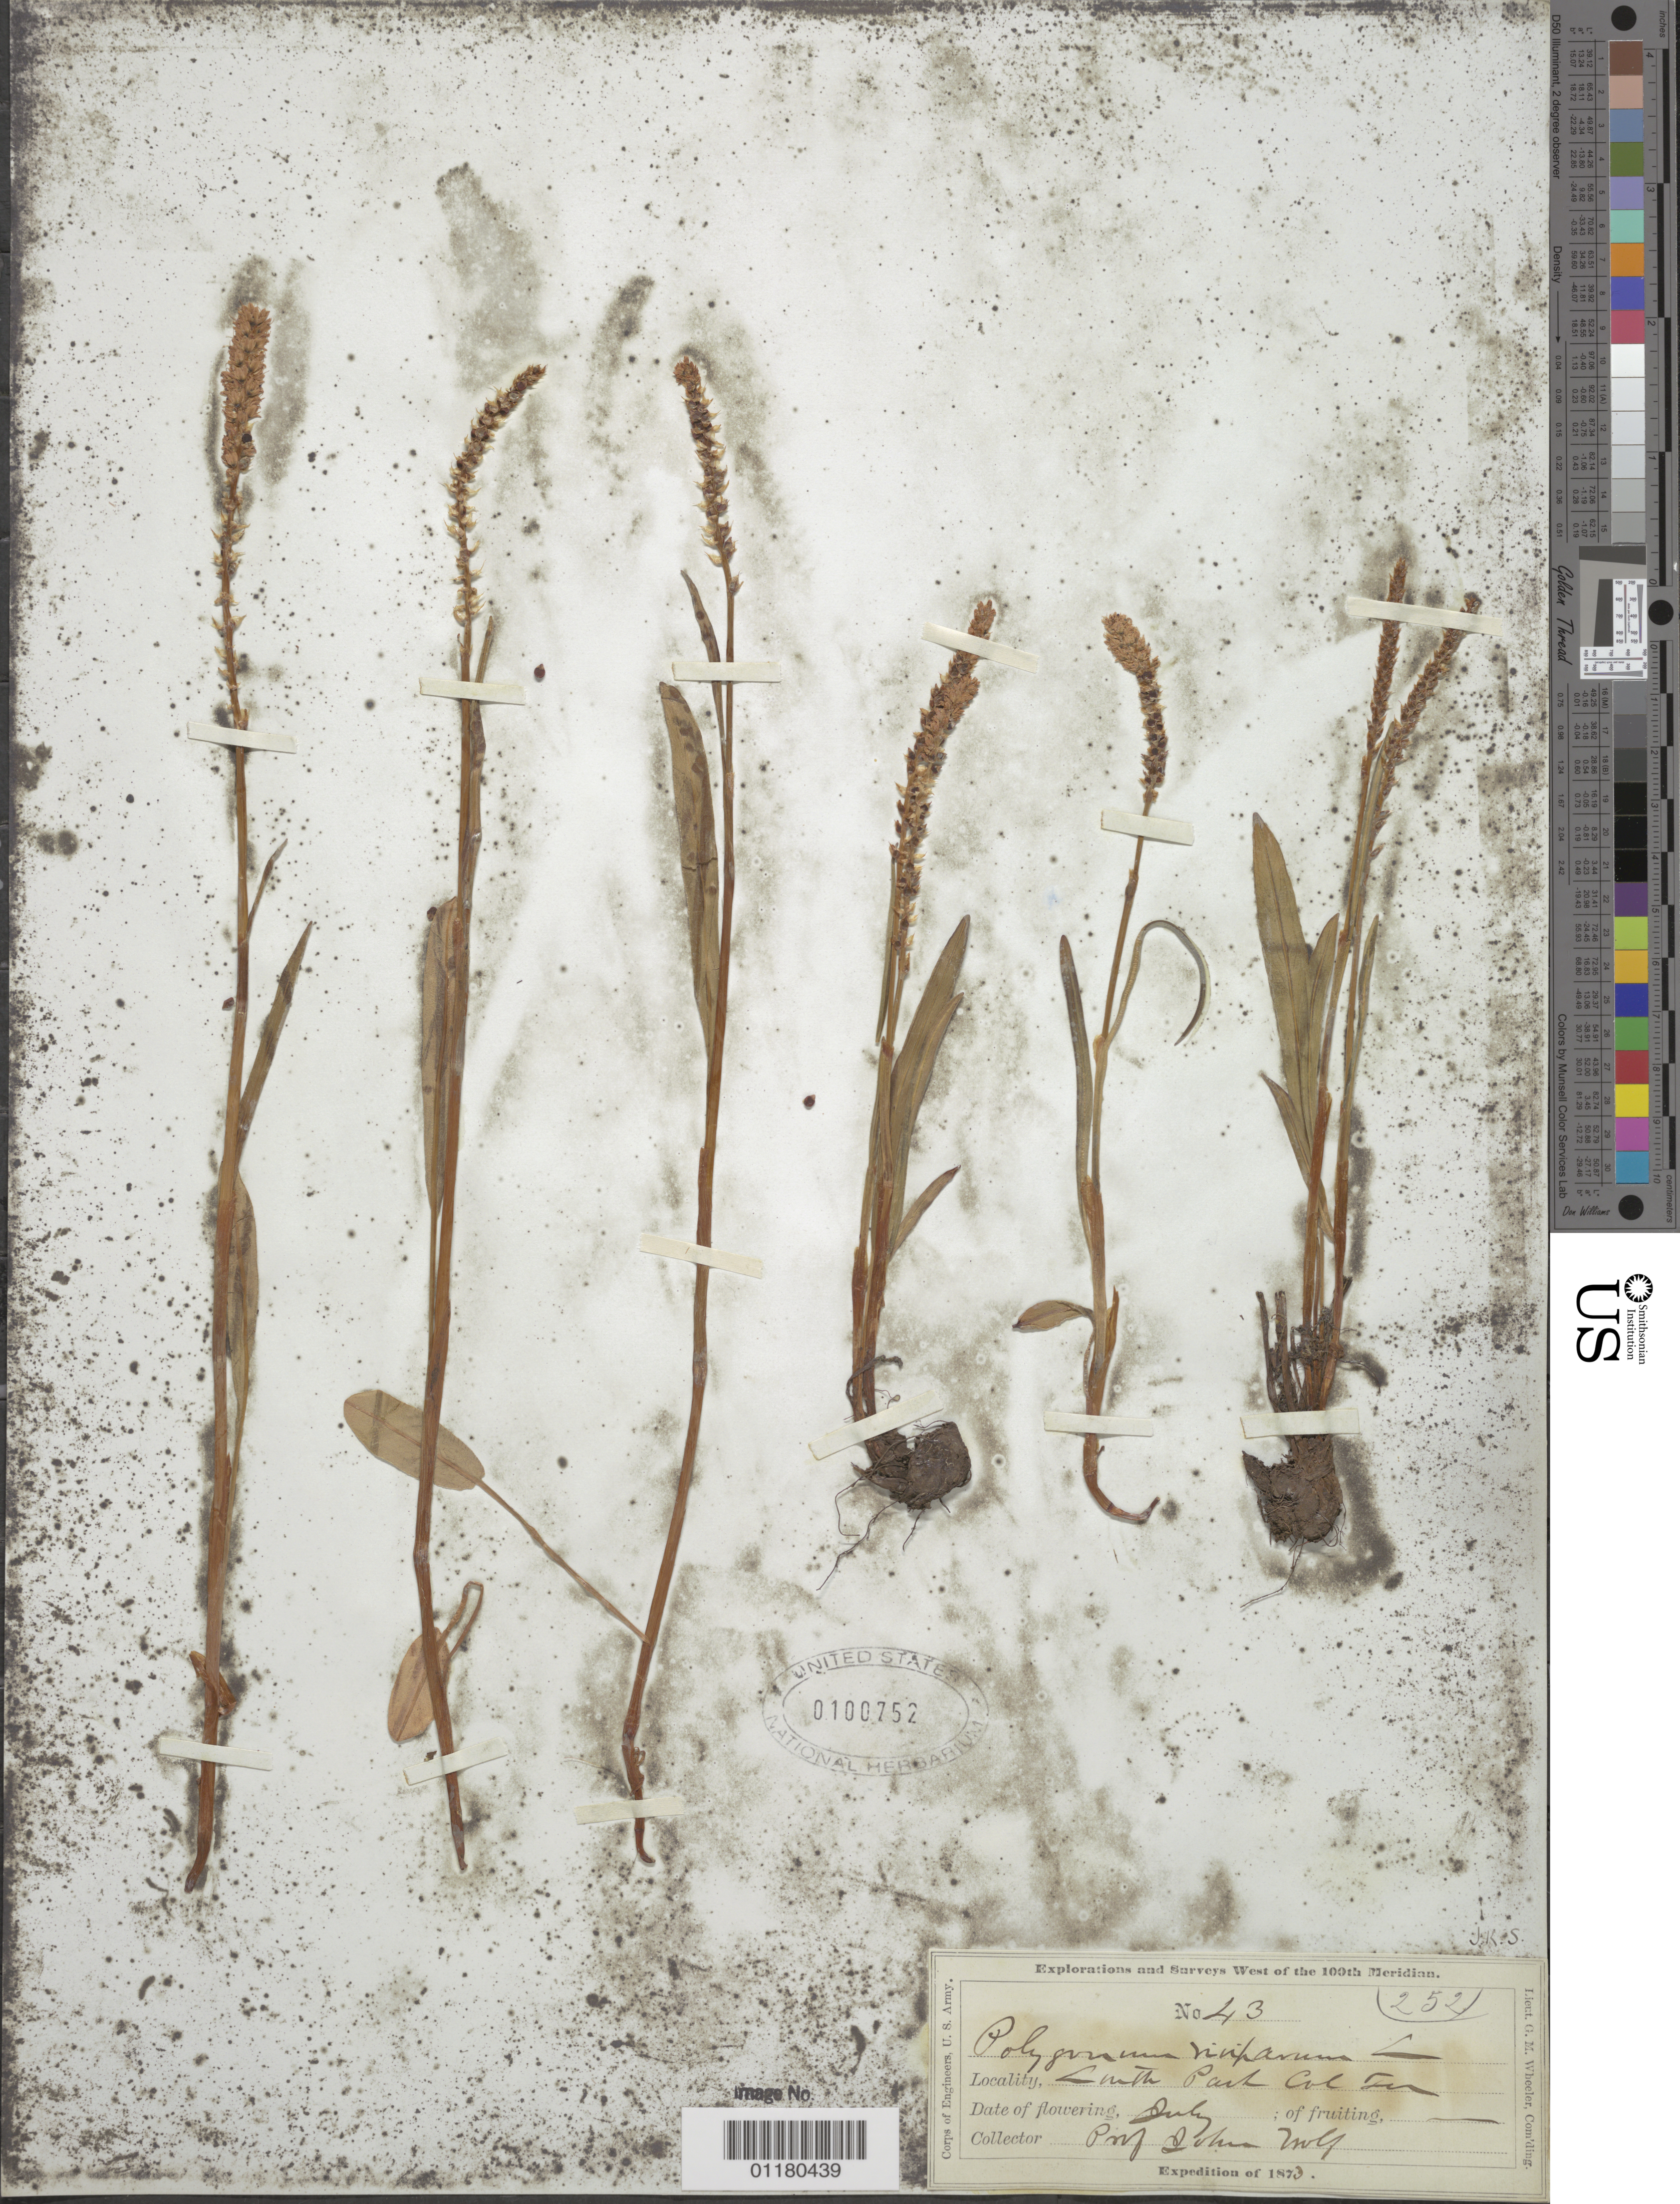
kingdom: Plantae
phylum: Tracheophyta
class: Magnoliopsida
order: Caryophyllales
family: Polygonaceae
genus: Bistorta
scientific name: Bistorta vivipara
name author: (L.) Delarbre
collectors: J. Wolf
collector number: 43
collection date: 1873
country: United States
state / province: Colorado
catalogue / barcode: US 100752